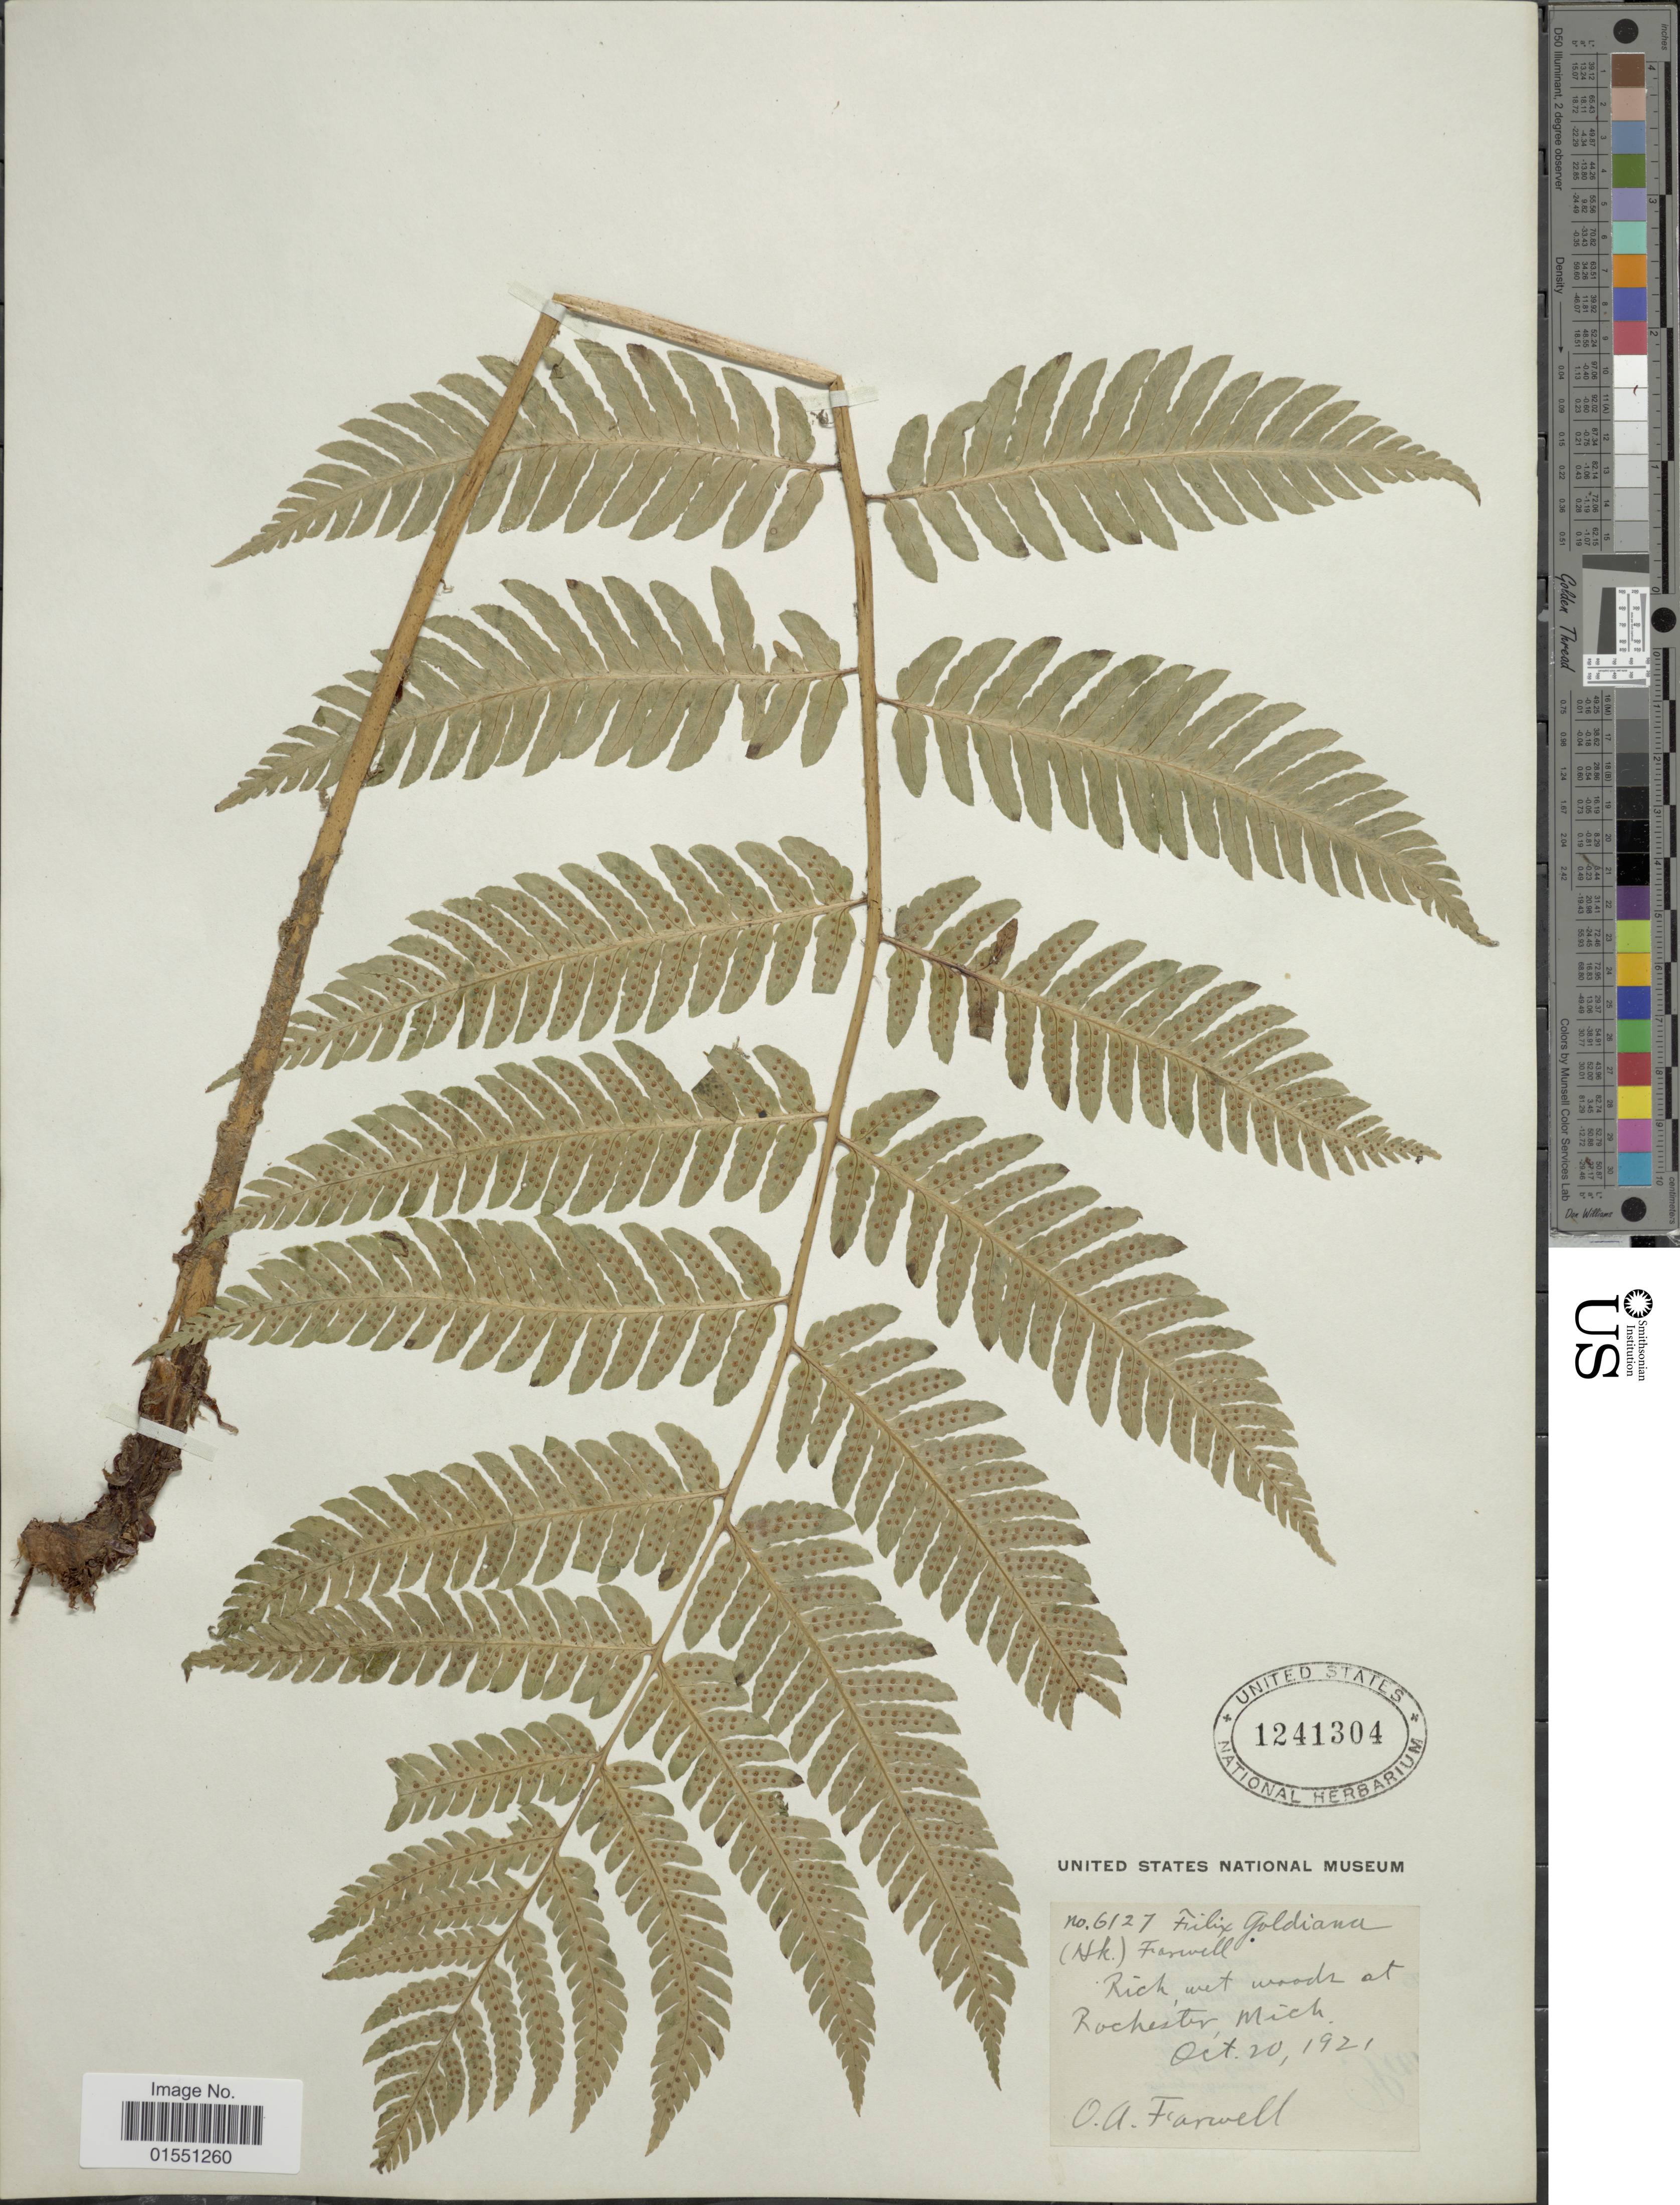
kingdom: Plantae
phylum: Tracheophyta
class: Polypodiopsida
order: Polypodiales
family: Dryopteridaceae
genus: Dryopteris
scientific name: Dryopteris goldiana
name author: (Hook. ex Goldie) A. Gray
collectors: O. Farwell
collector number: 6127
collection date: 1921-10-20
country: United States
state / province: Michigan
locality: Rochester, Mich.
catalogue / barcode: US 1241304